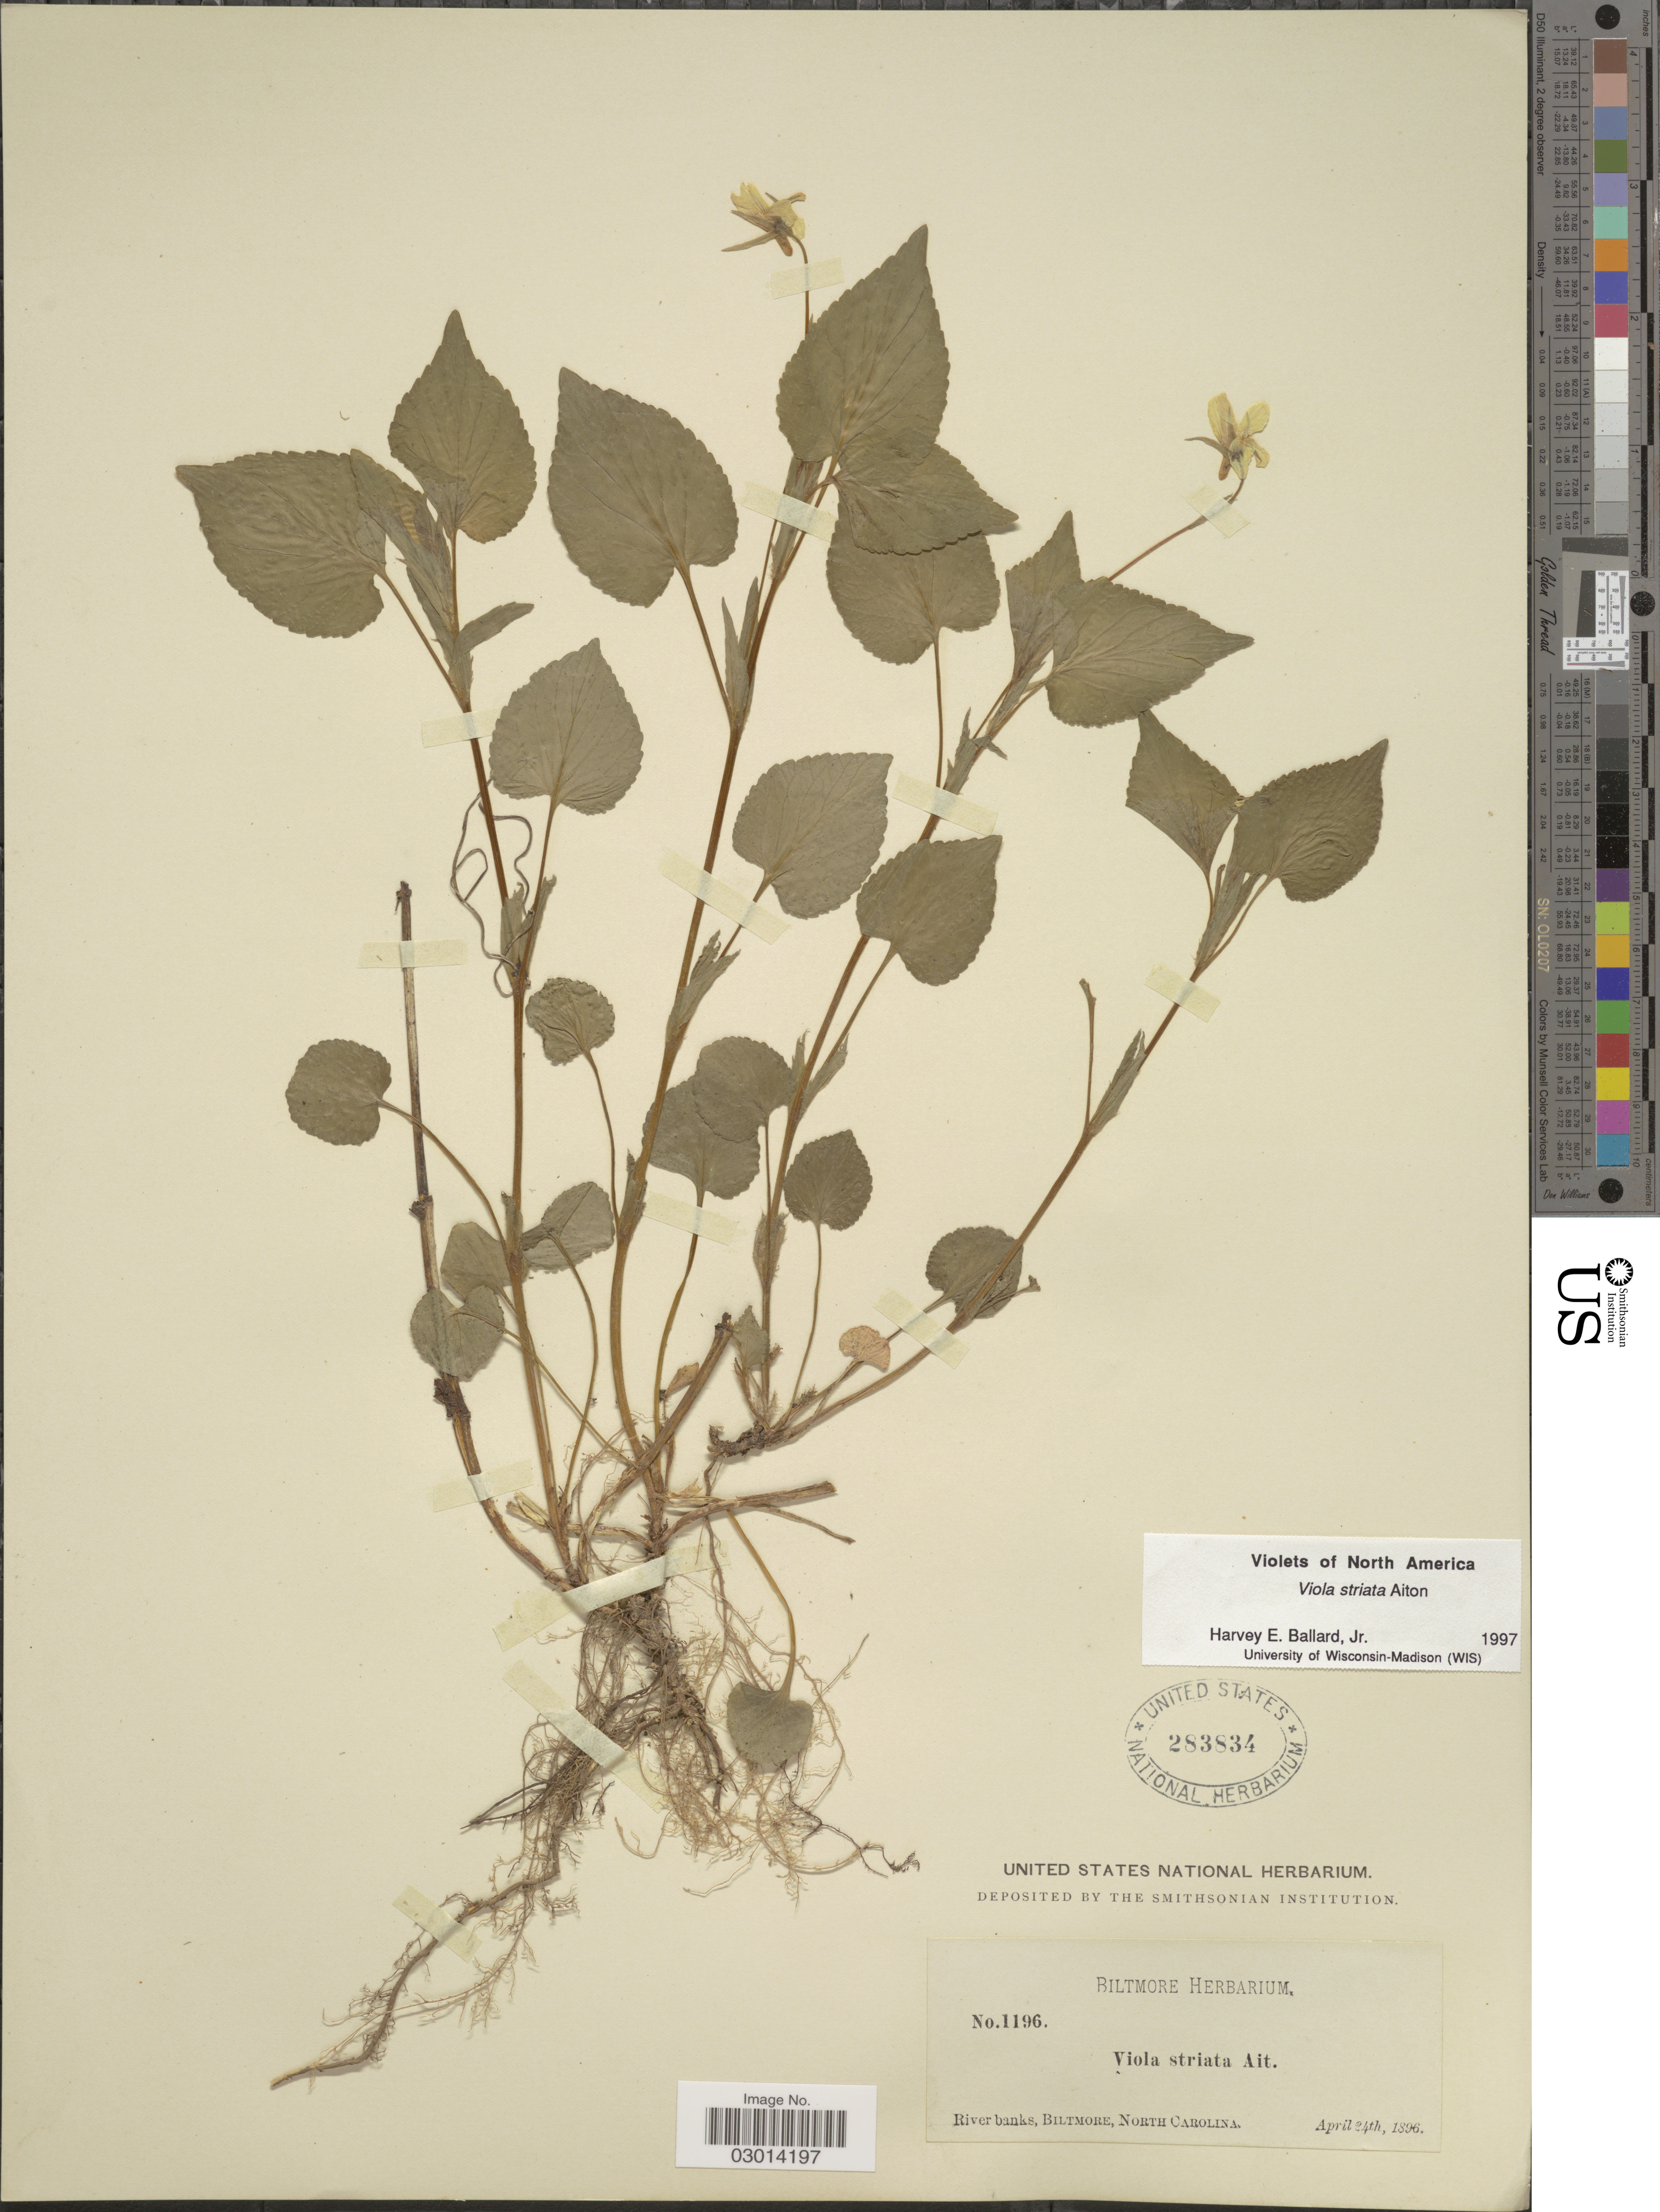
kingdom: Plantae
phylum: Tracheophyta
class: Magnoliopsida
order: Malpighiales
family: Violaceae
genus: Viola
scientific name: Viola rostrata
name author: Pursh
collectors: ex herb. Biltmore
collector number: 1196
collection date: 1896-04-24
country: United States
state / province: North Carolina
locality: River banks, Biltmore.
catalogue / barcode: US 283834